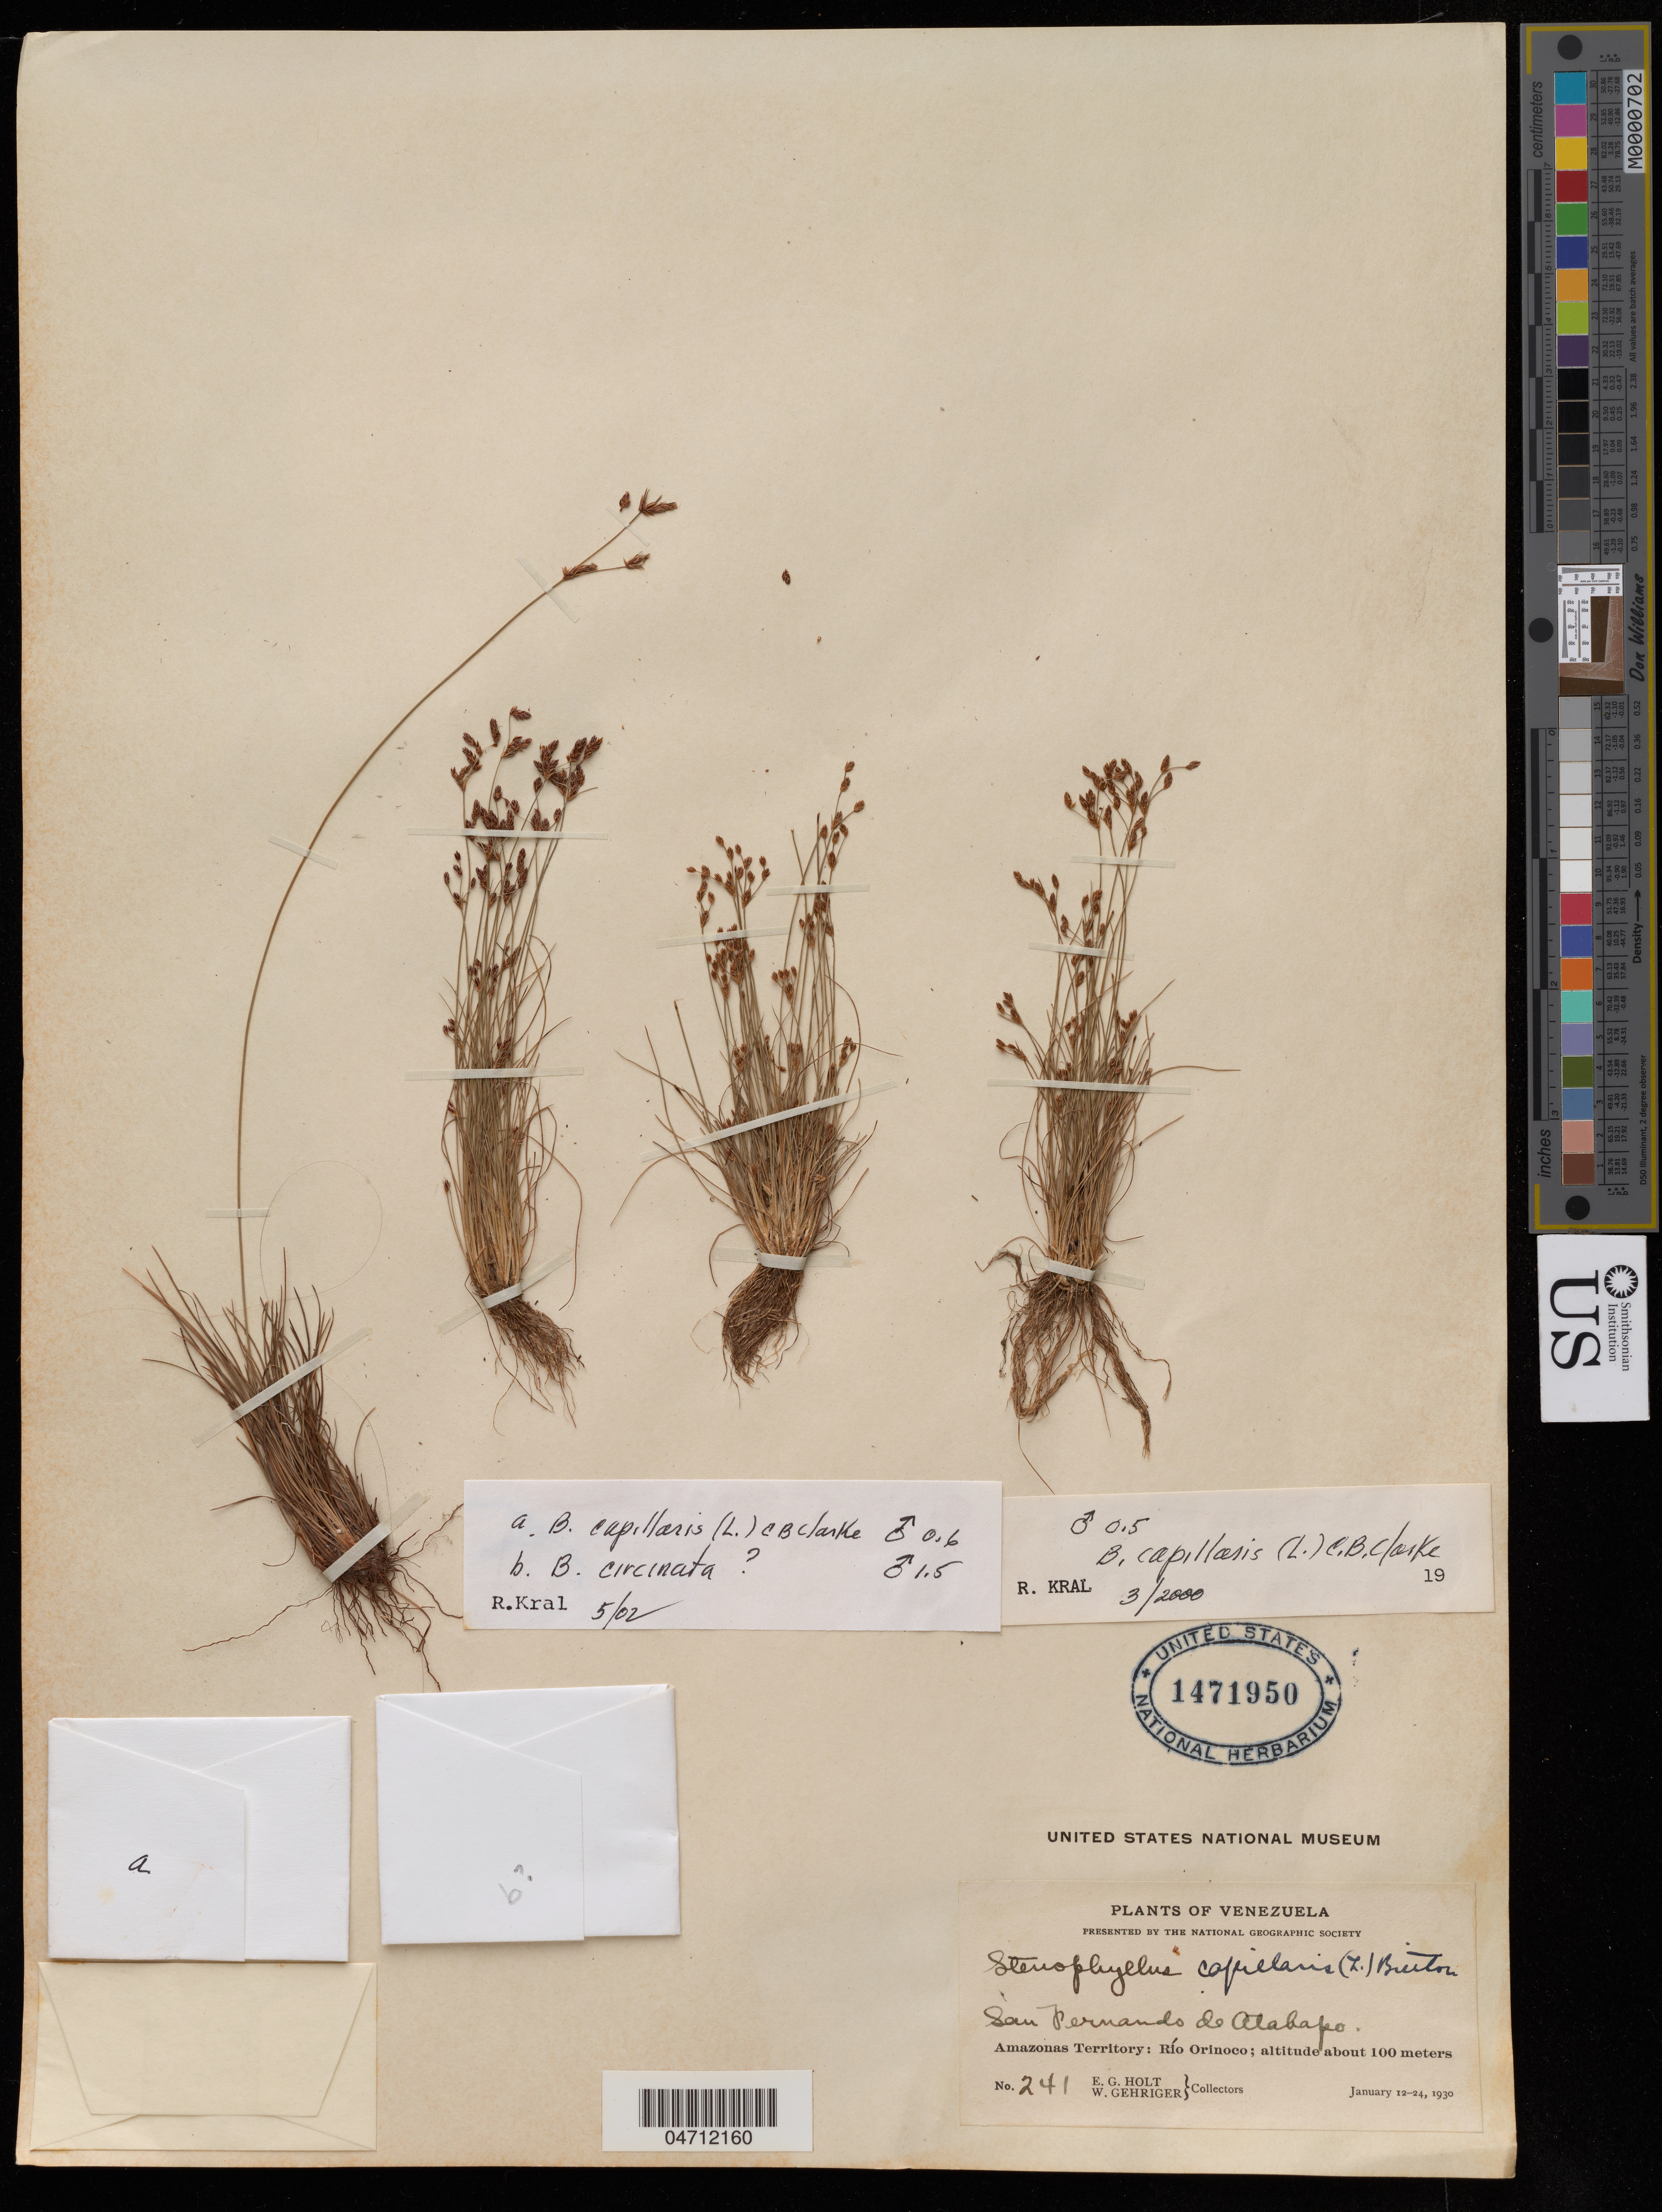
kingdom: Plantae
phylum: Tracheophyta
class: Liliopsida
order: Poales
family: Cyperaceae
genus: Bulbostylis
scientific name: Bulbostylis capillaris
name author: (L.) Kunth ex C.B. Clarke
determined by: Kral, Robert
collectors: E. Holt & W. Gehriger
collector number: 241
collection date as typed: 12 Jan 1930 to 24 Jan 1930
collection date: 1930-01-12/1930-01-24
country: Venezuela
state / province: Amazonas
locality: Rio Orinoco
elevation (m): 100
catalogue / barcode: US 1471950